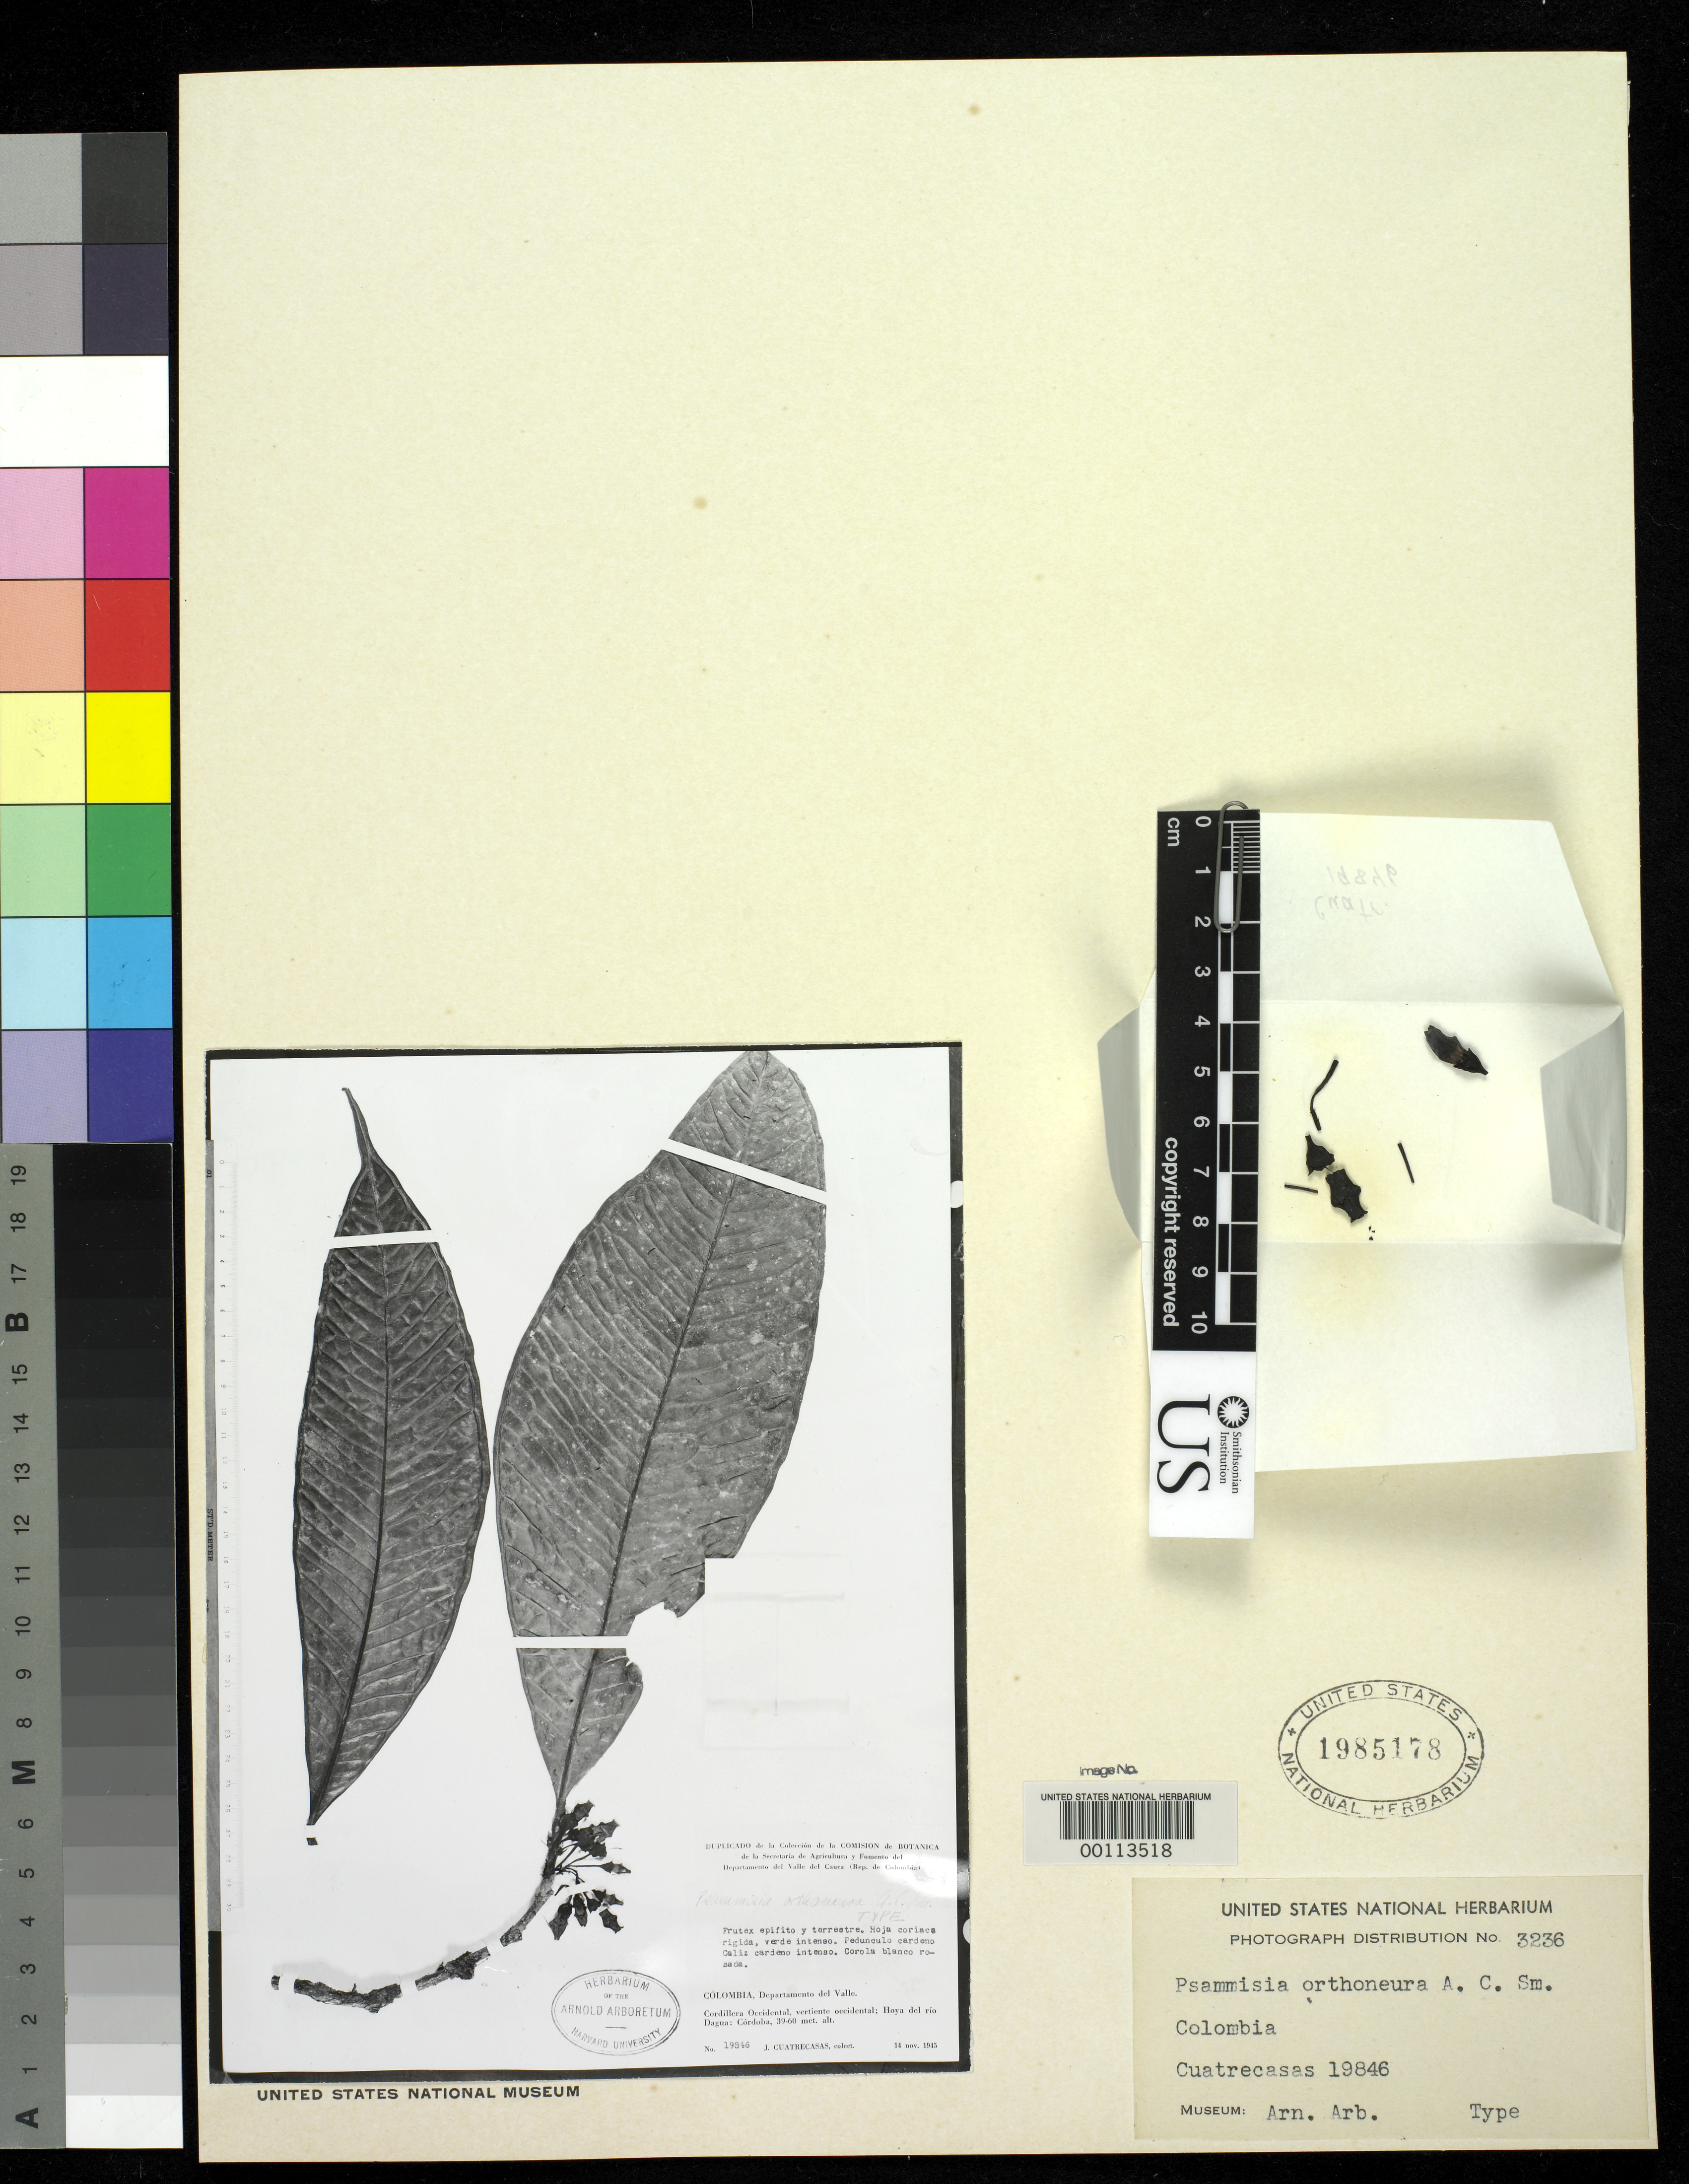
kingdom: Plantae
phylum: Tracheophyta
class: Magnoliopsida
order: Ericales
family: Ericaceae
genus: Psammisia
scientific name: Psammisia orthoneura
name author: A.C. Sm.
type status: Isotype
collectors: J. Cuatrecasas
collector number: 19846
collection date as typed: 14 Nov 1945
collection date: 1945-11-14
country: Colombia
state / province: Valle del Cauca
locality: Hoya del Rio Dagua, Cordoba.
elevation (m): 39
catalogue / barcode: US 1985178